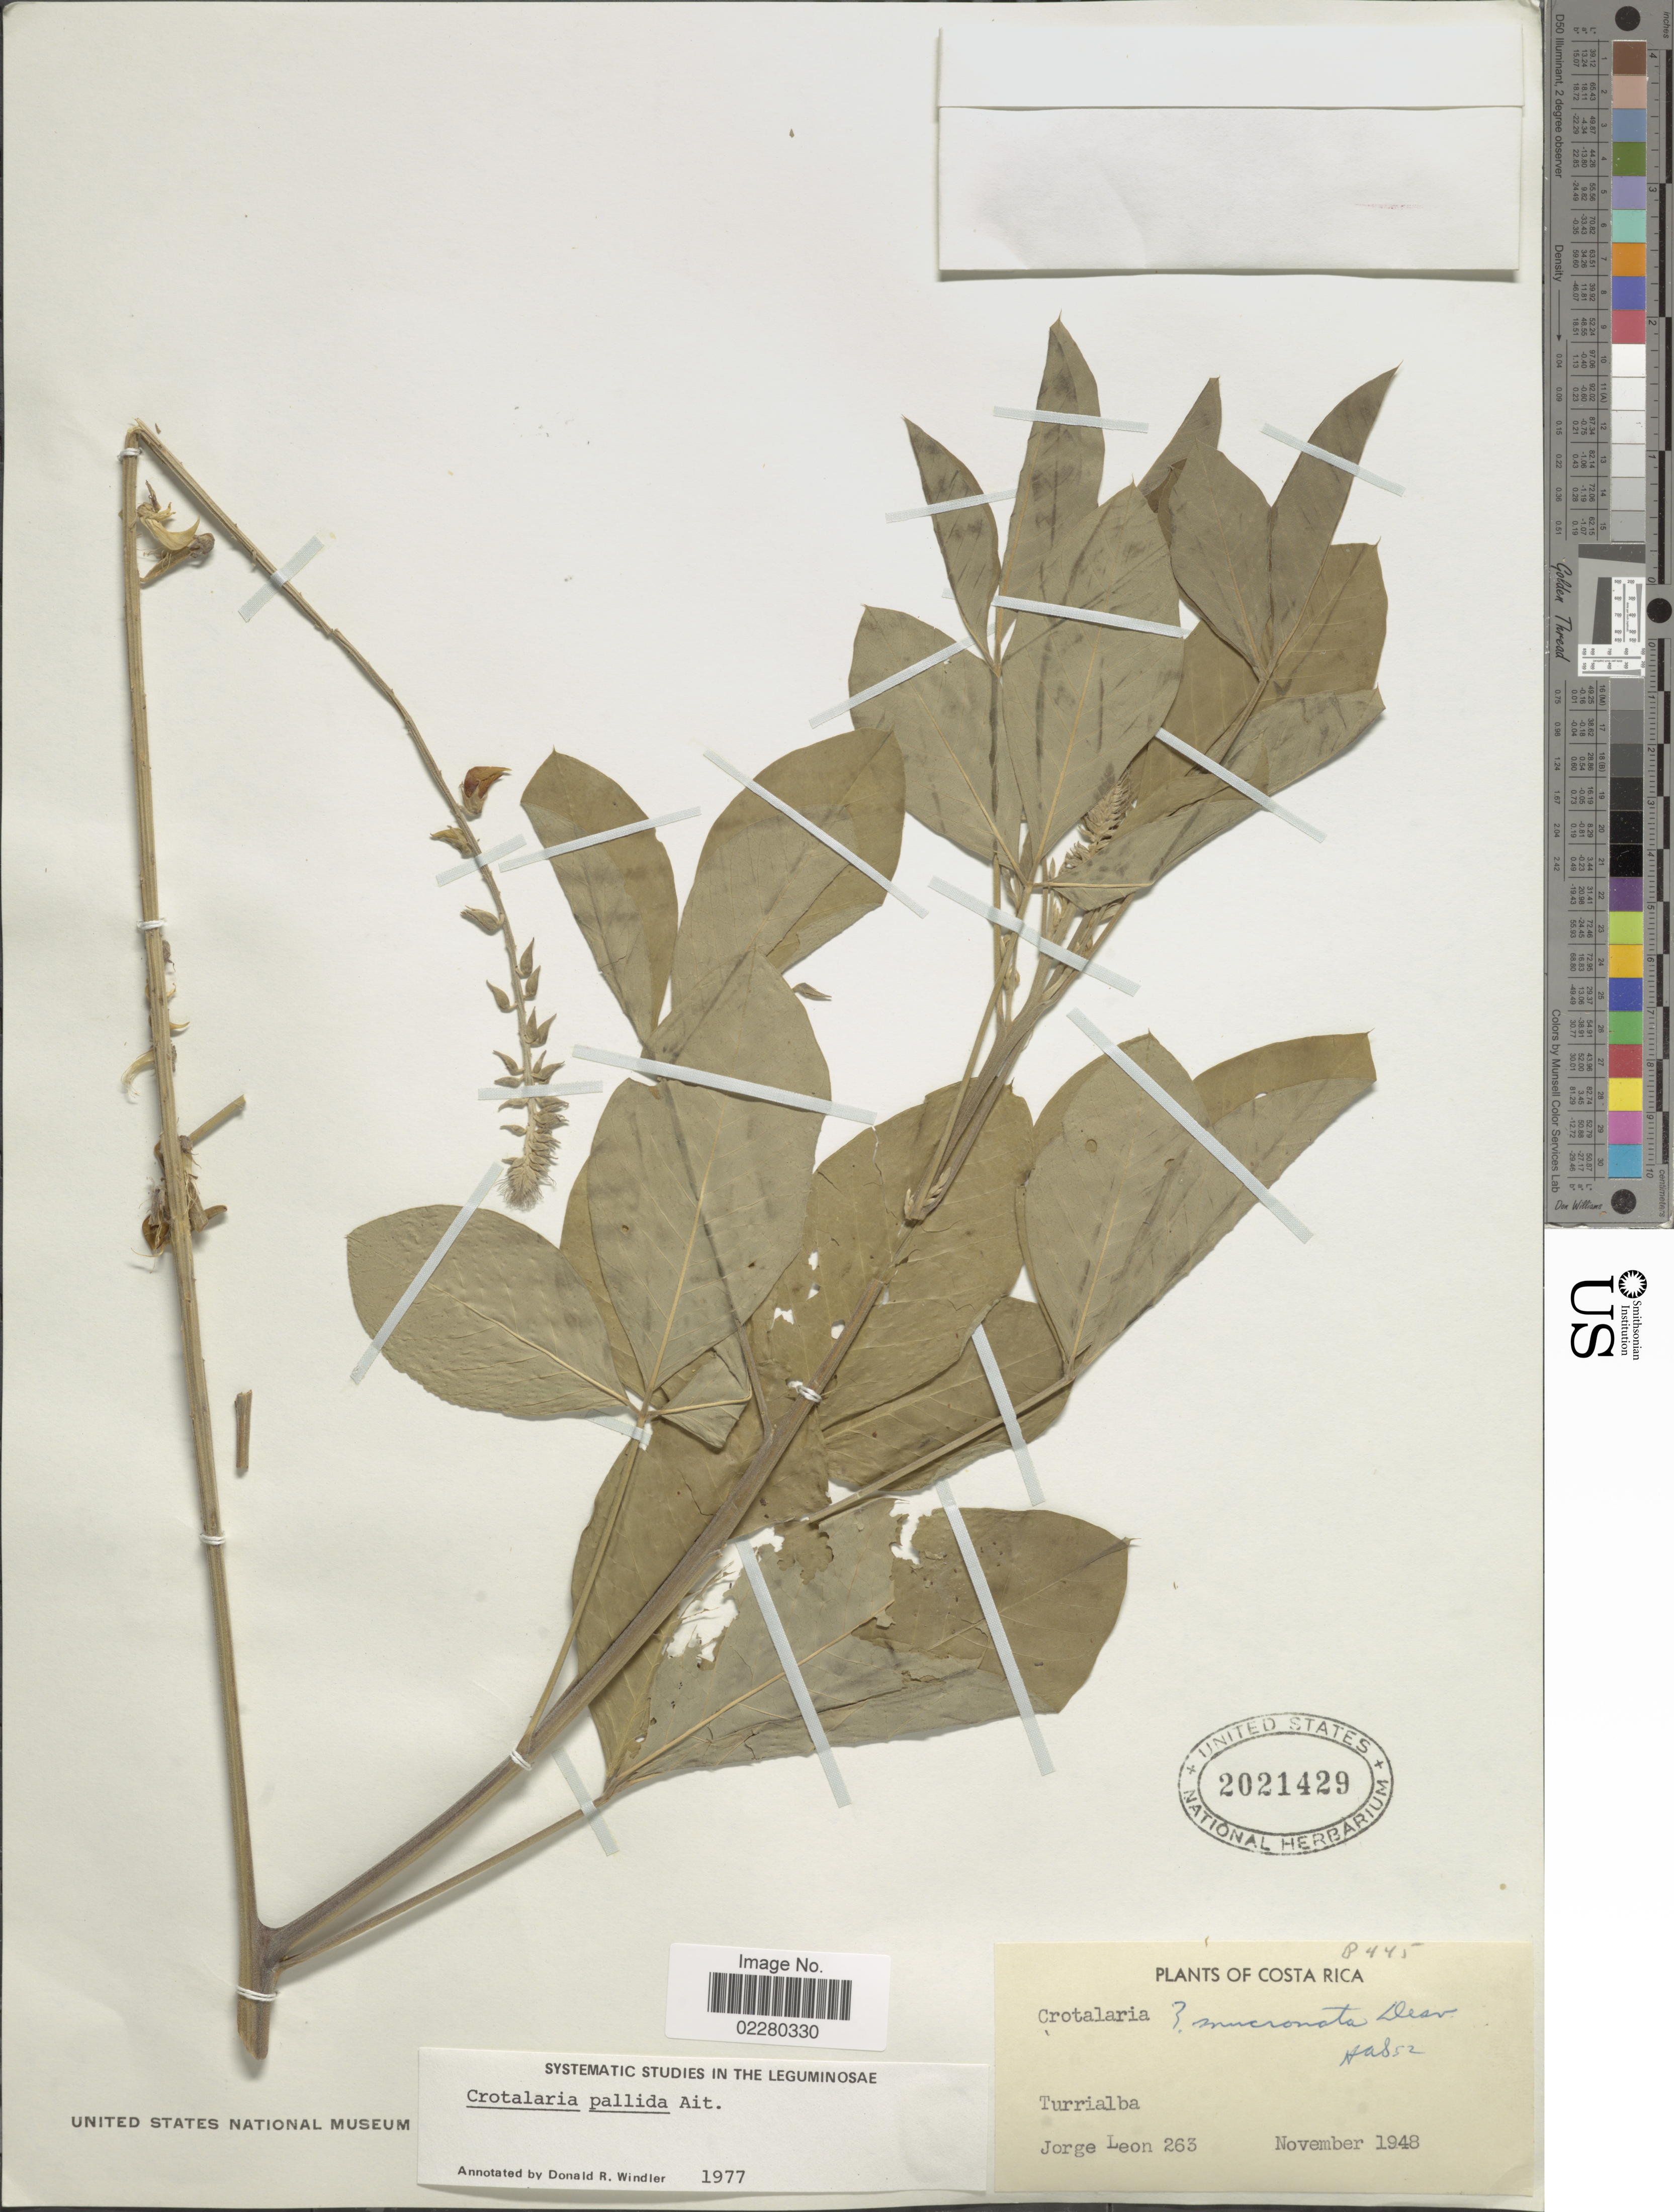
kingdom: Plantae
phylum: Tracheophyta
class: Magnoliopsida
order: Fabales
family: Fabaceae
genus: Crotalaria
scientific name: Crotalaria pallida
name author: Aiton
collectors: J. León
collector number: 263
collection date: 1948-11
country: Costa Rica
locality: Turrialba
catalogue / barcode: US 2021429